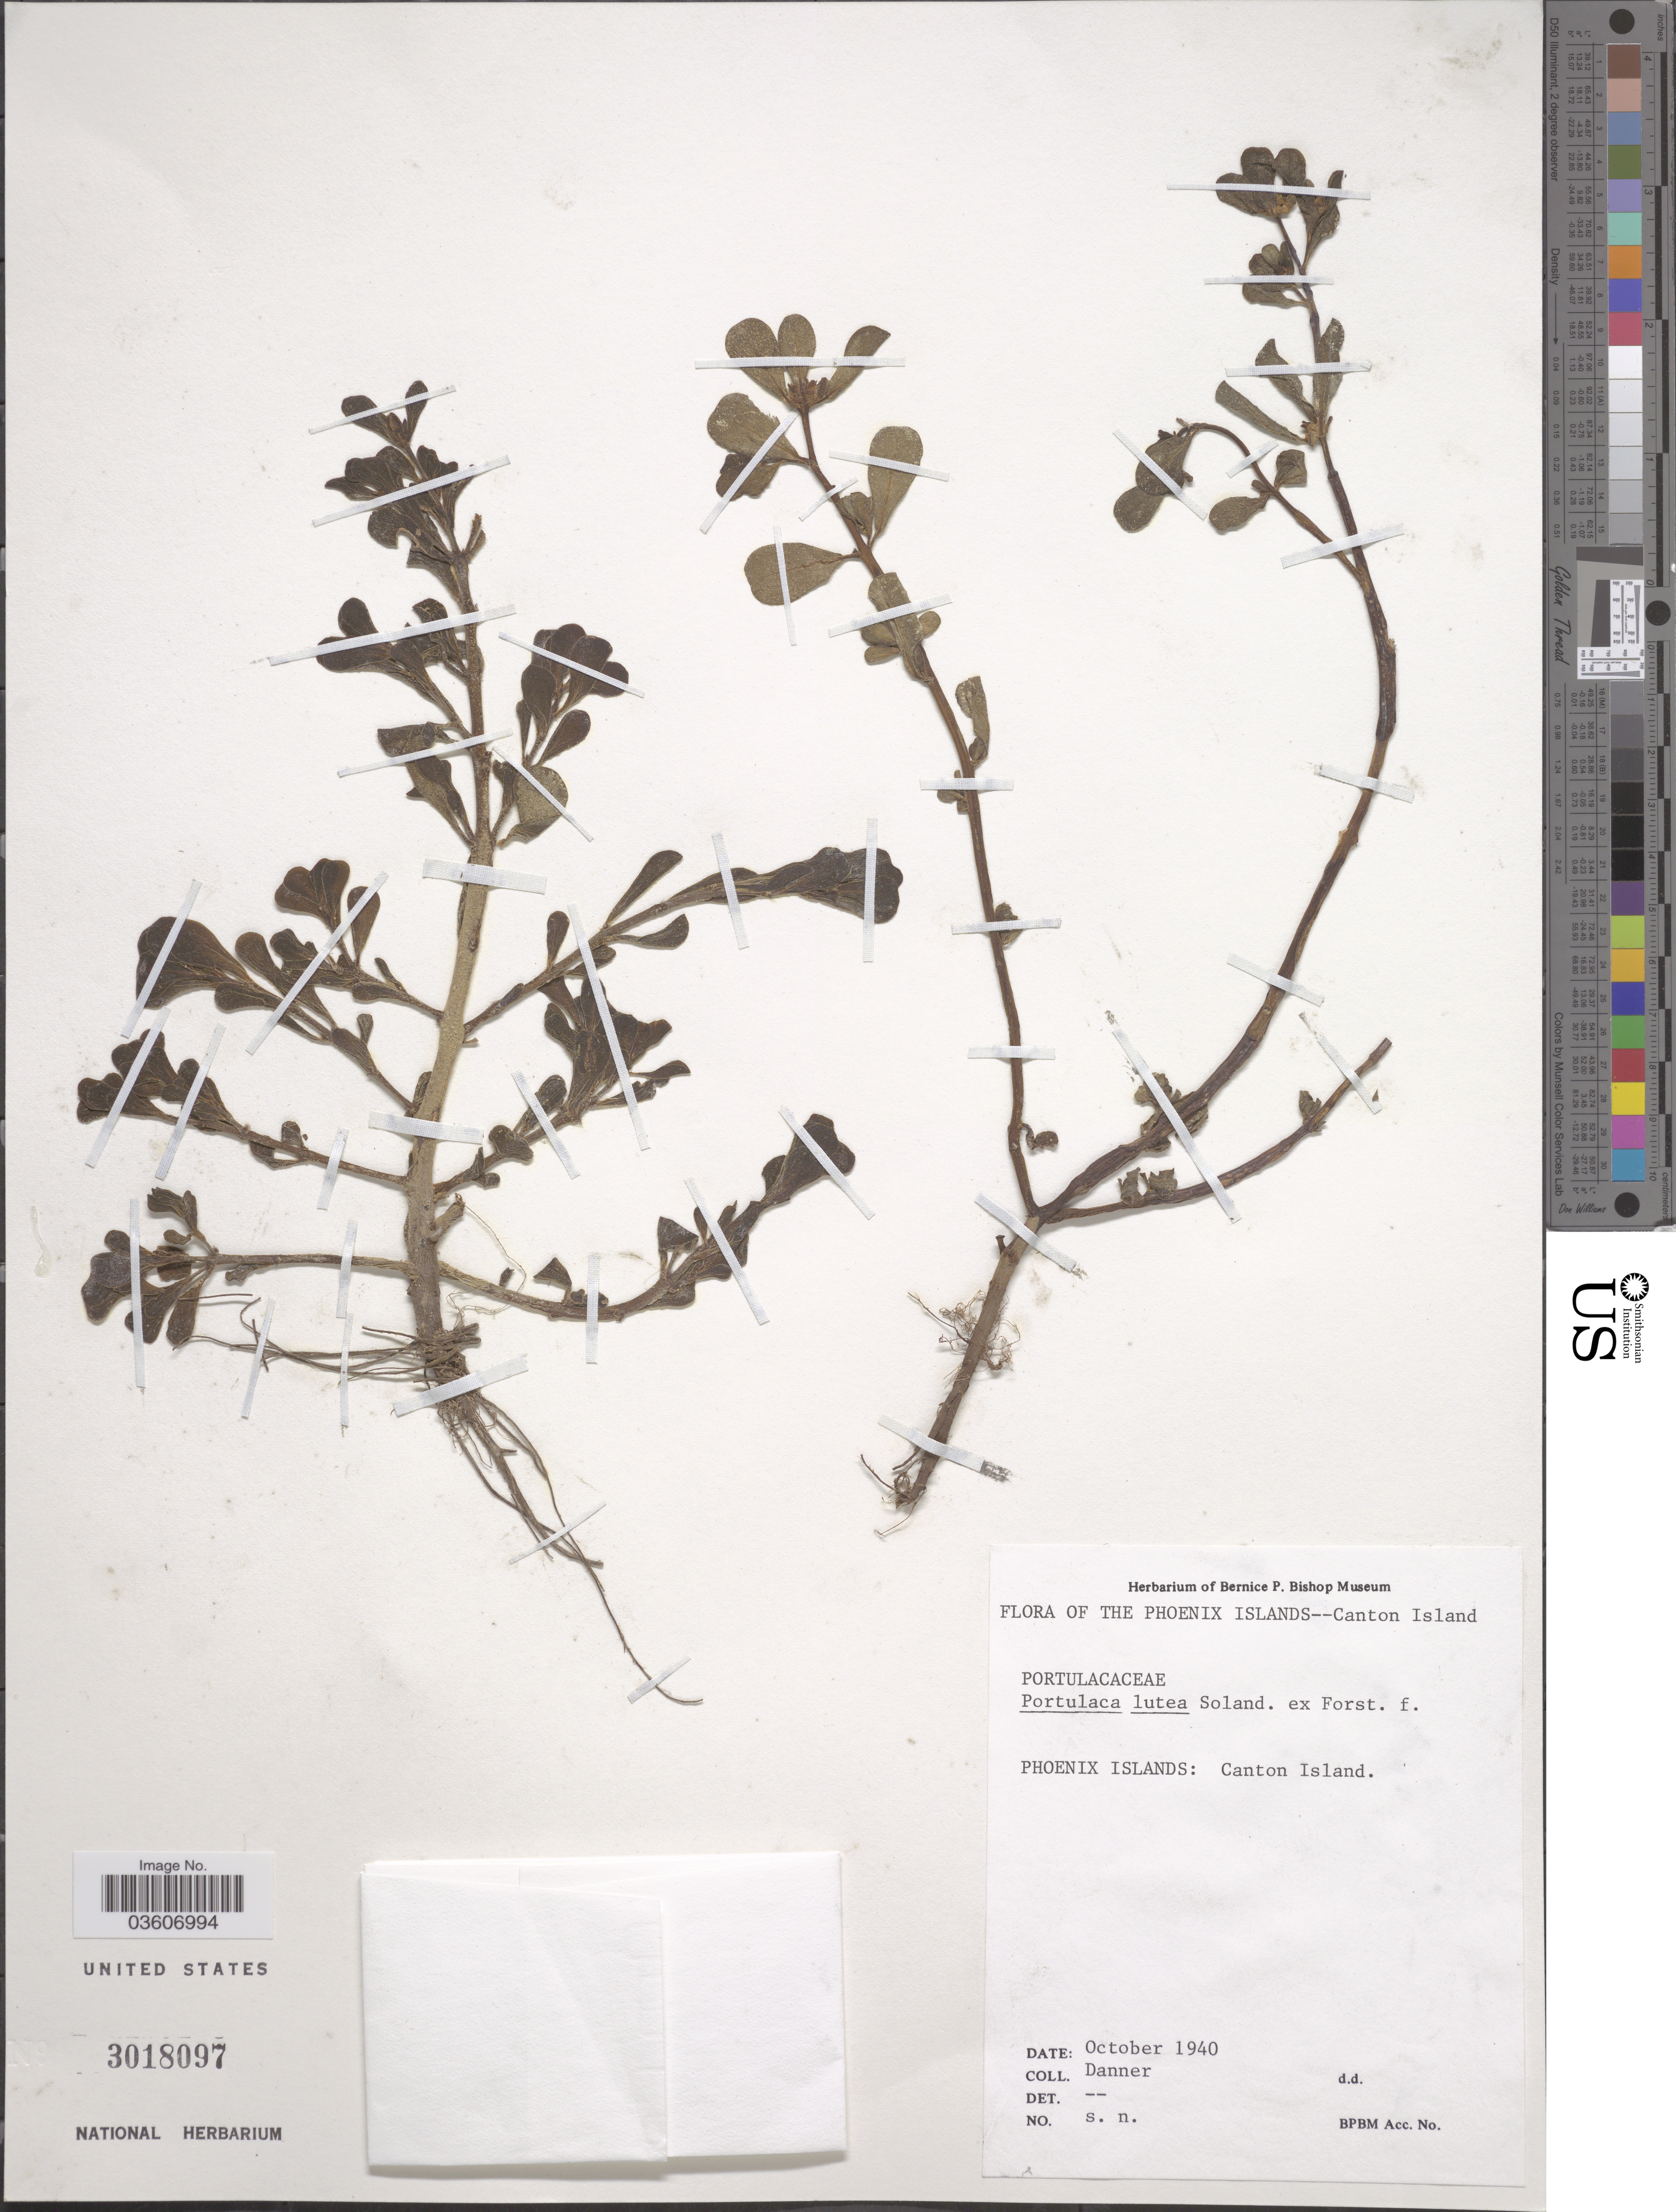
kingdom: Plantae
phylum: Tracheophyta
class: Magnoliopsida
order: Caryophyllales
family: Portulacaceae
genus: Portulaca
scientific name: Portulaca lutea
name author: Sol. ex G. Forst.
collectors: Danner, --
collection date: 1940-10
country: Kiribati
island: Kanton [Canton] Atoll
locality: The Phoenix Islands--Canton Island.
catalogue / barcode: US 3018097